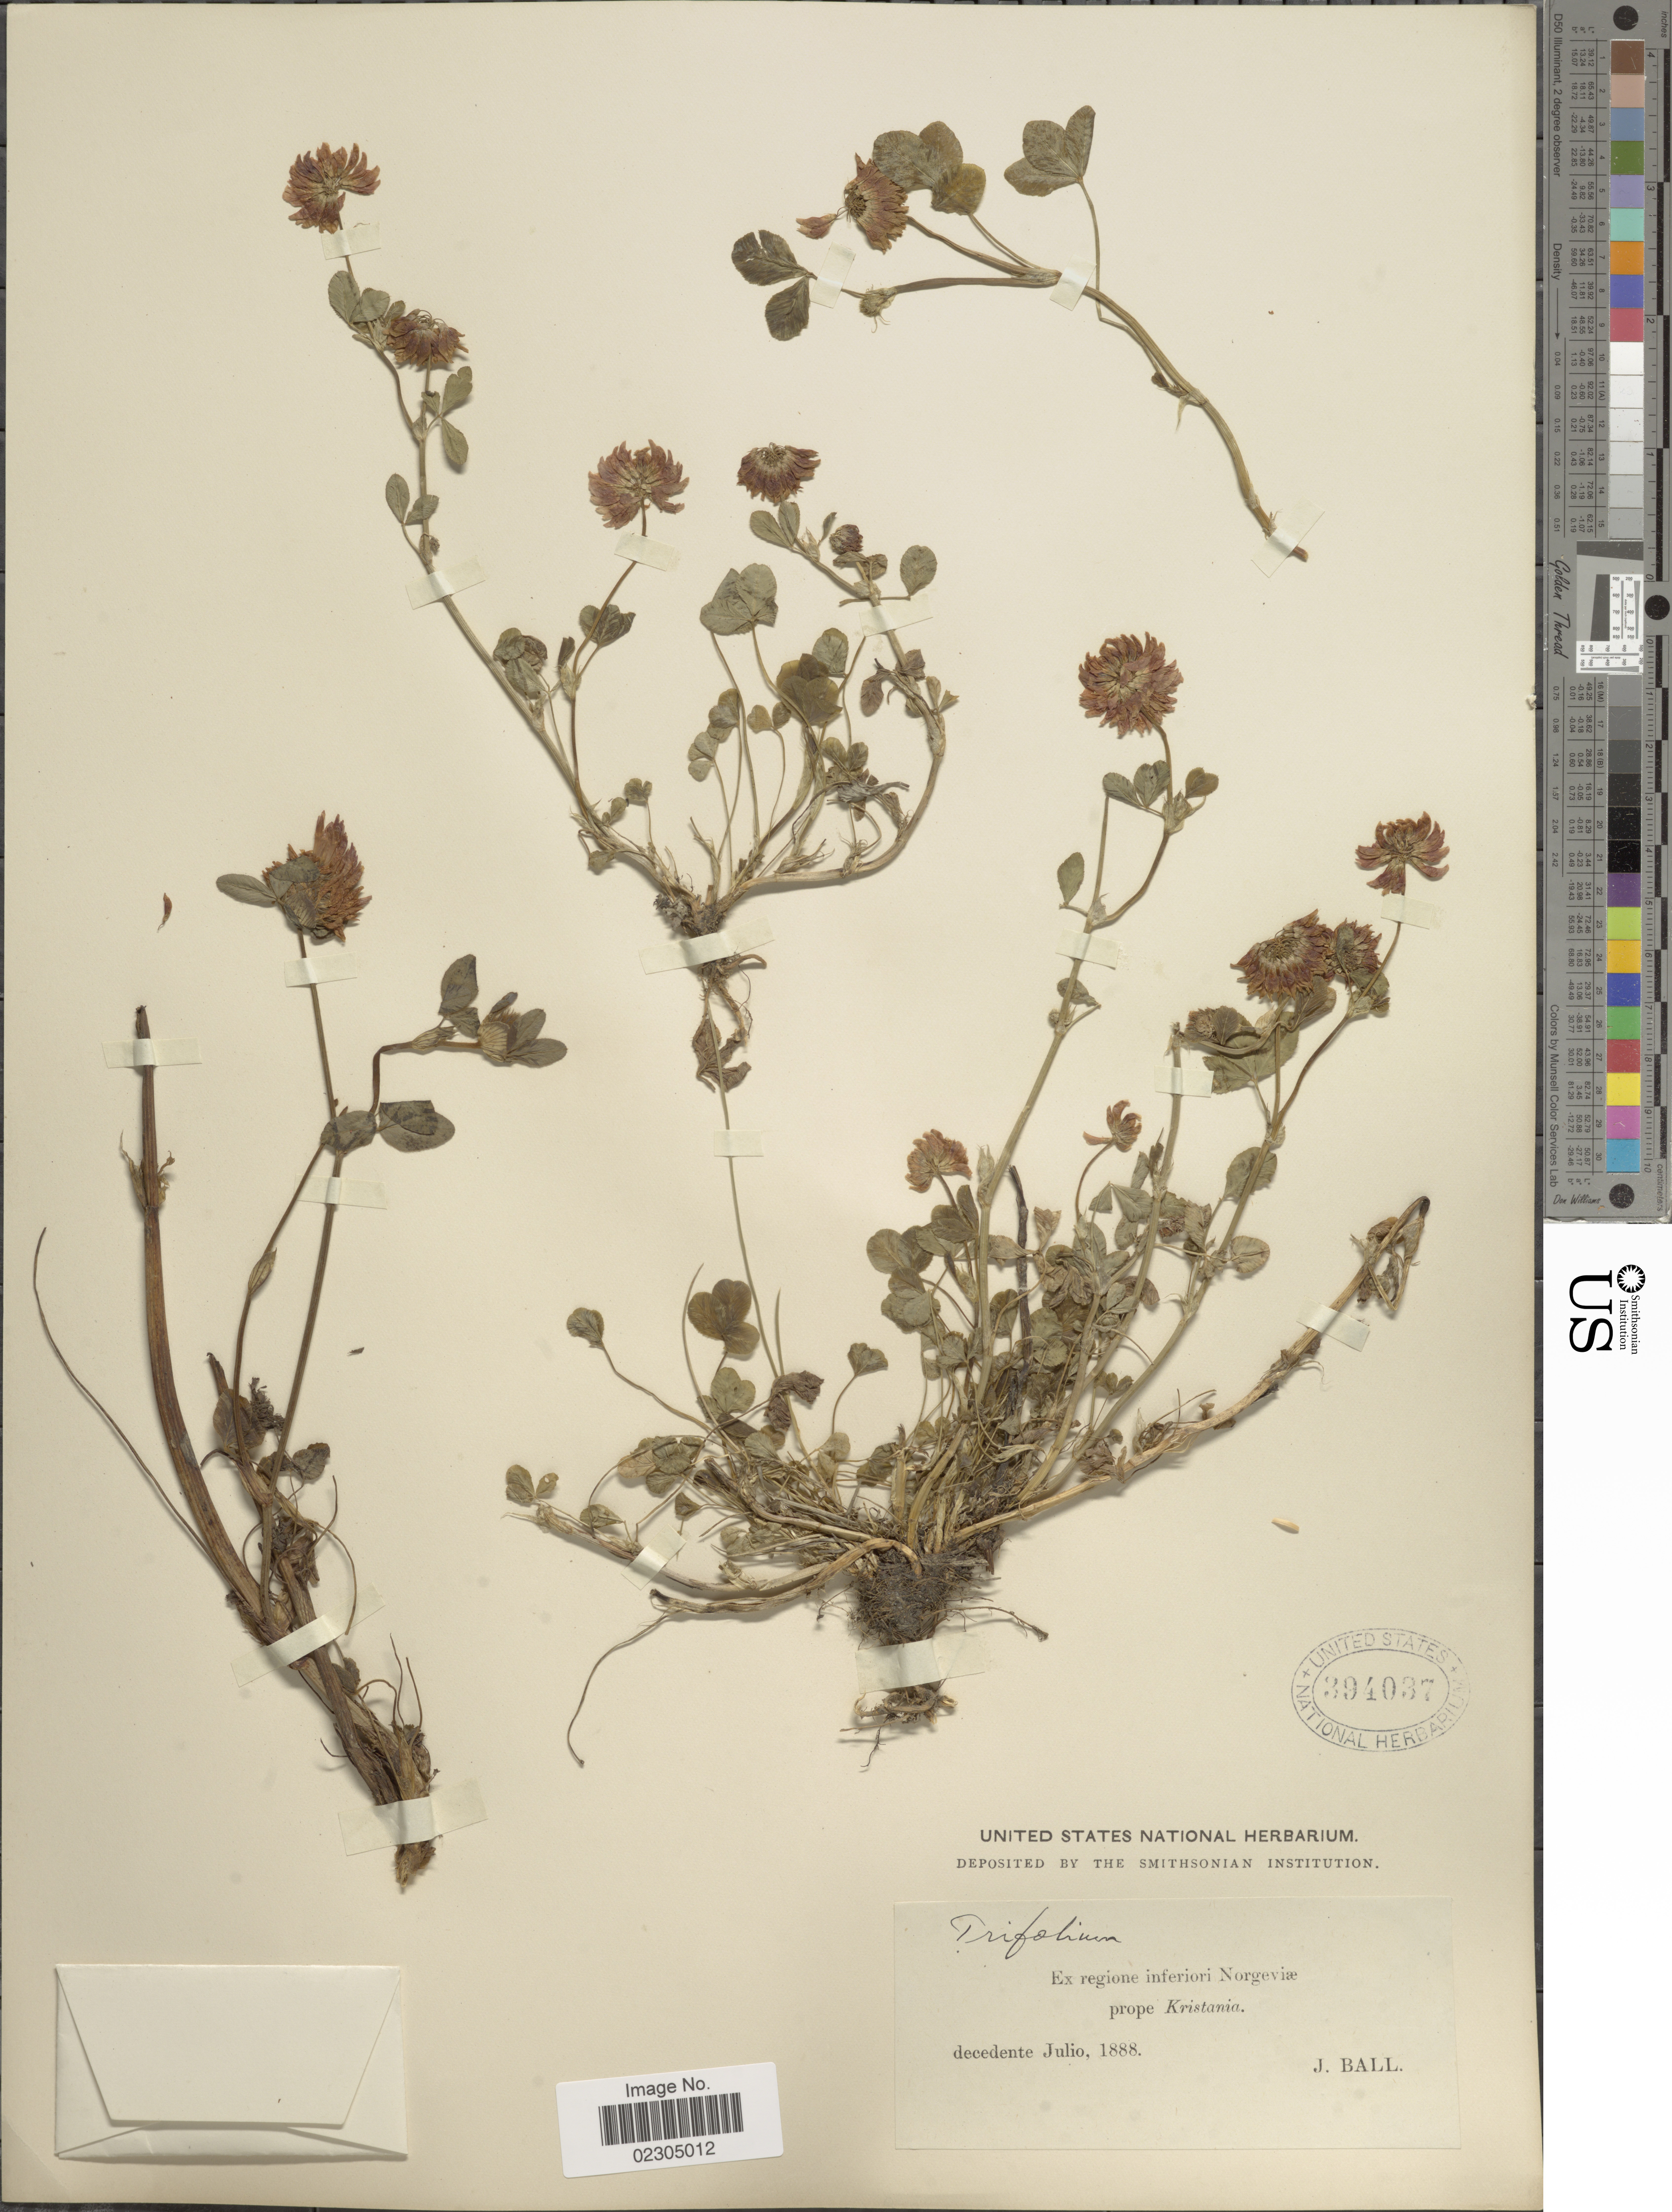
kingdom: Plantae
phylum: Tracheophyta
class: Magnoliopsida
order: Fabales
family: Fabaceae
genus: Trifolium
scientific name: Trifolium sp.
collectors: J. Ball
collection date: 1888-07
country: Norway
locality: Ex regione inferiori Norgeviae prope Kristania.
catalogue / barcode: US 394037